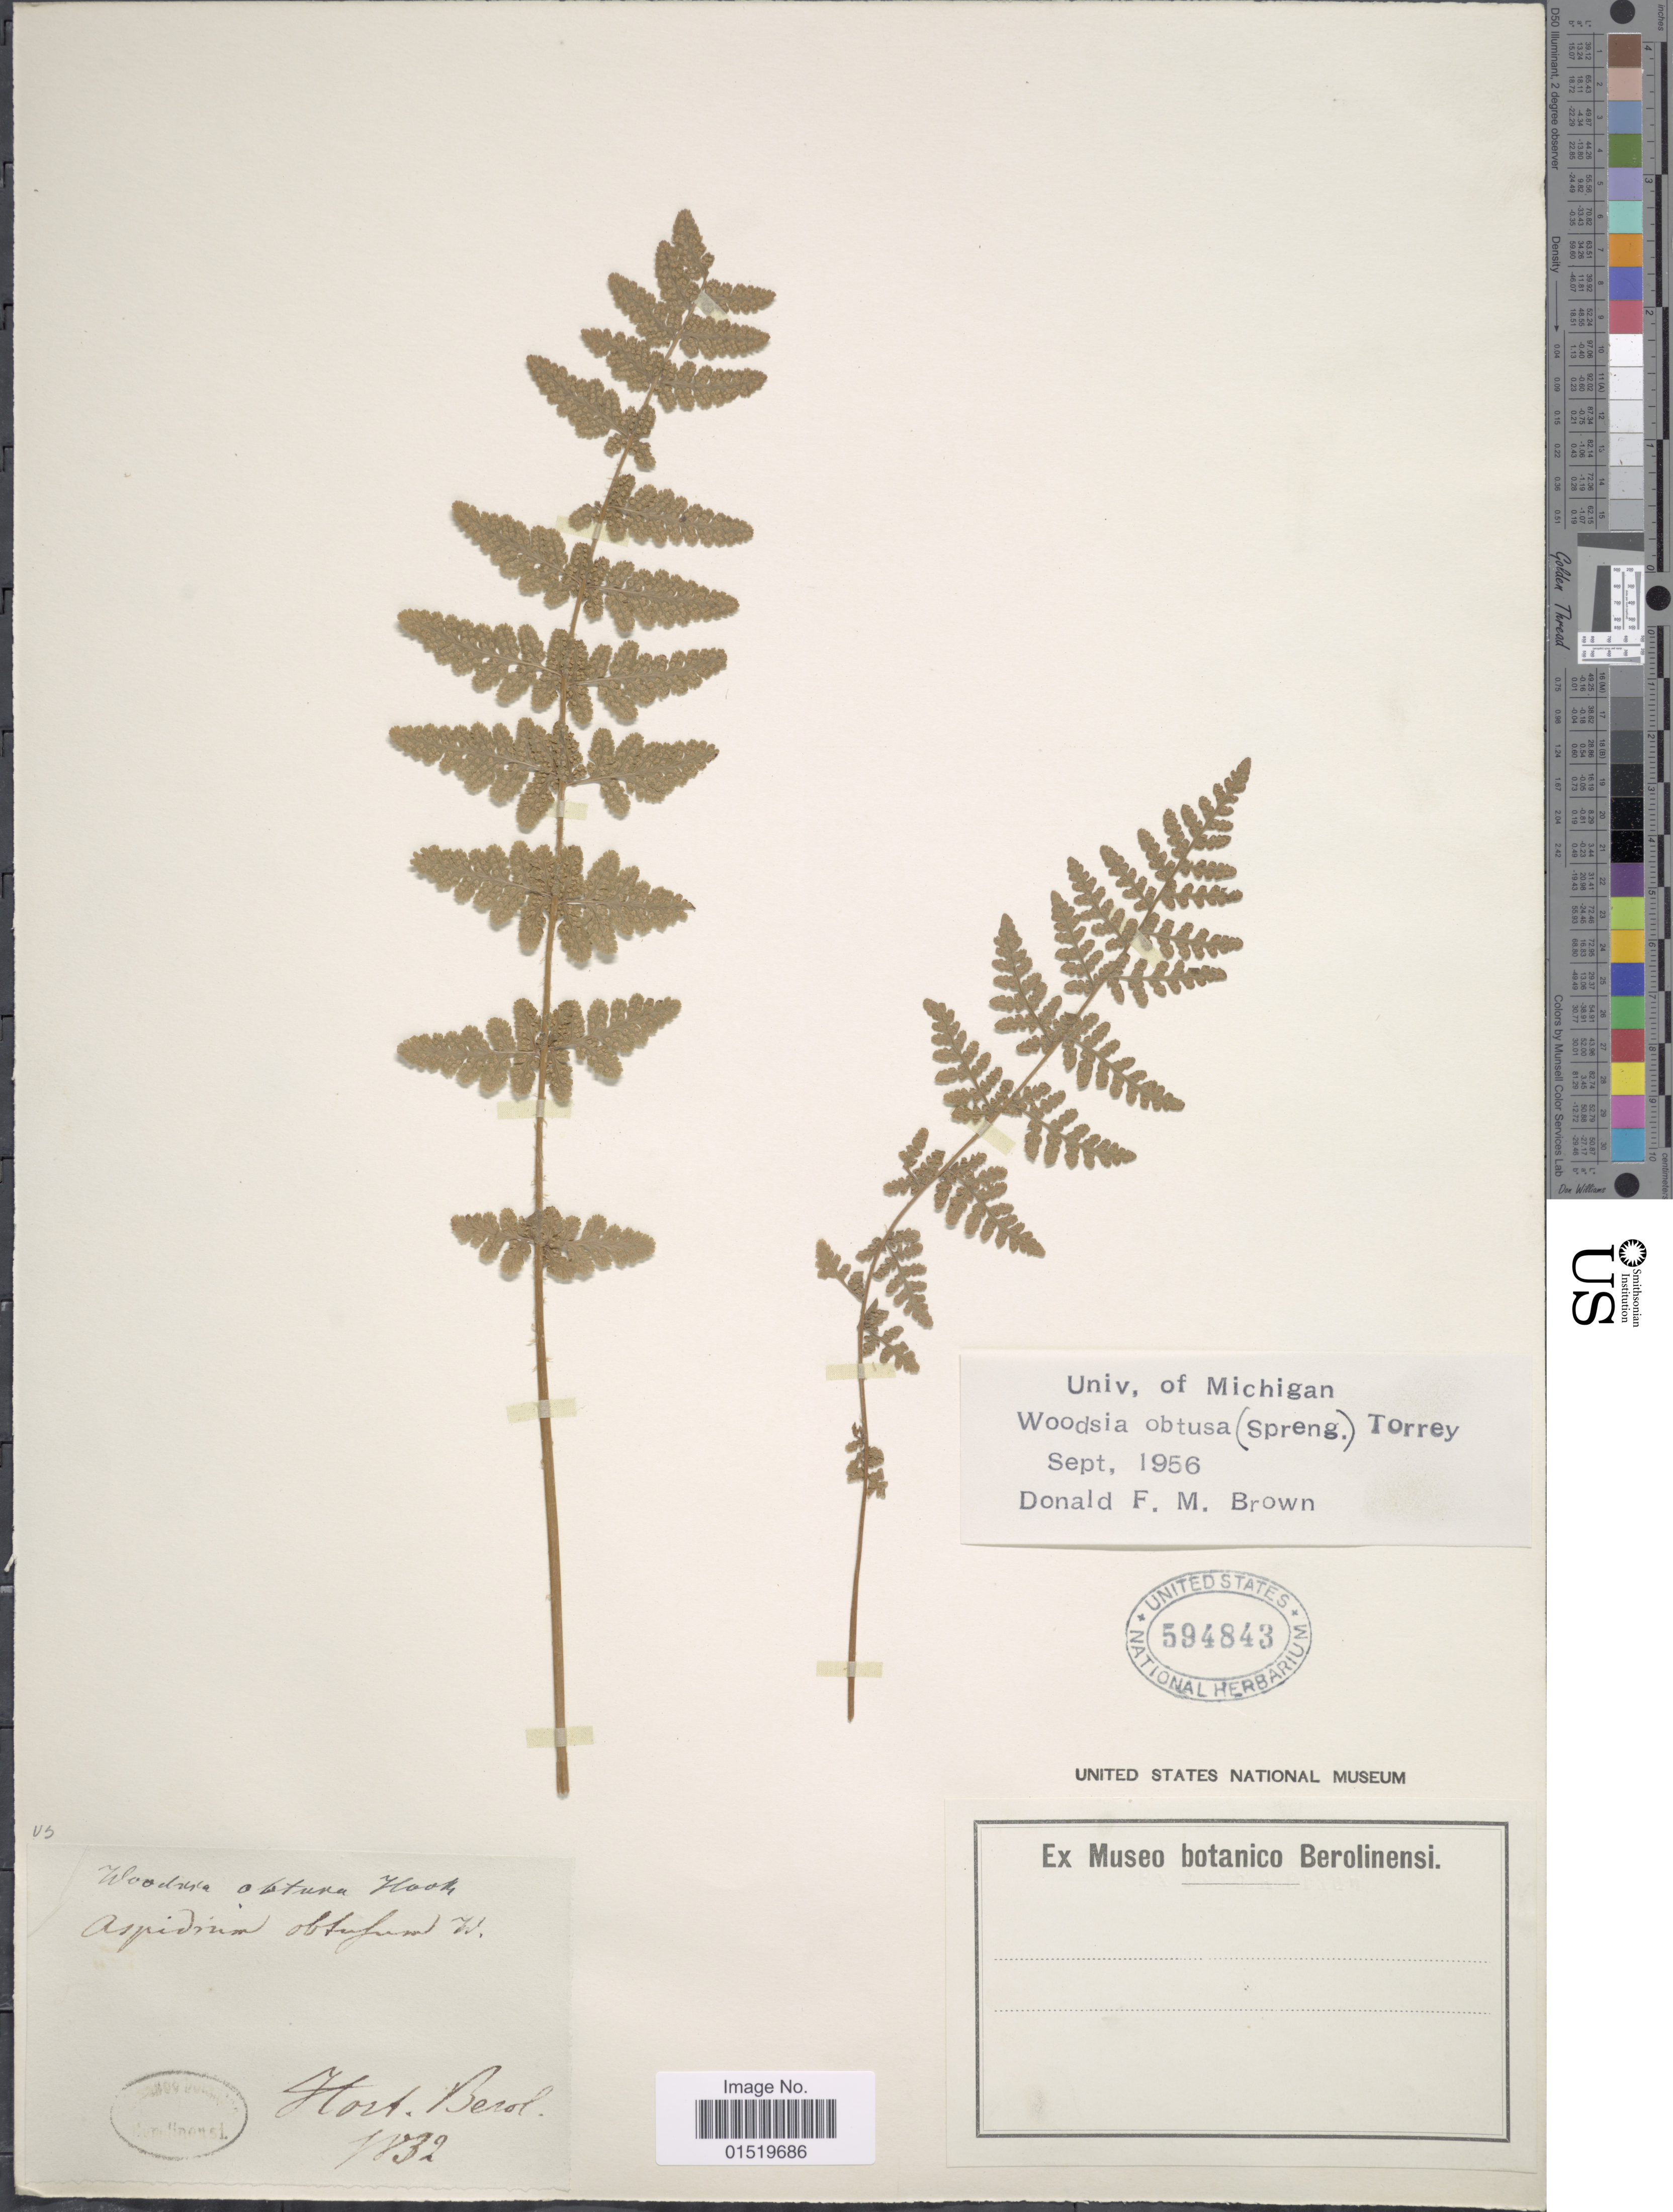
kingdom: Plantae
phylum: Tracheophyta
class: Polypodiopsida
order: Polypodiales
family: Woodsiaceae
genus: Woodsia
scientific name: Woodsia obtusa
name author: (Spreng.) Torr.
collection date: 1832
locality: Hort Berol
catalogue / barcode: US 594843